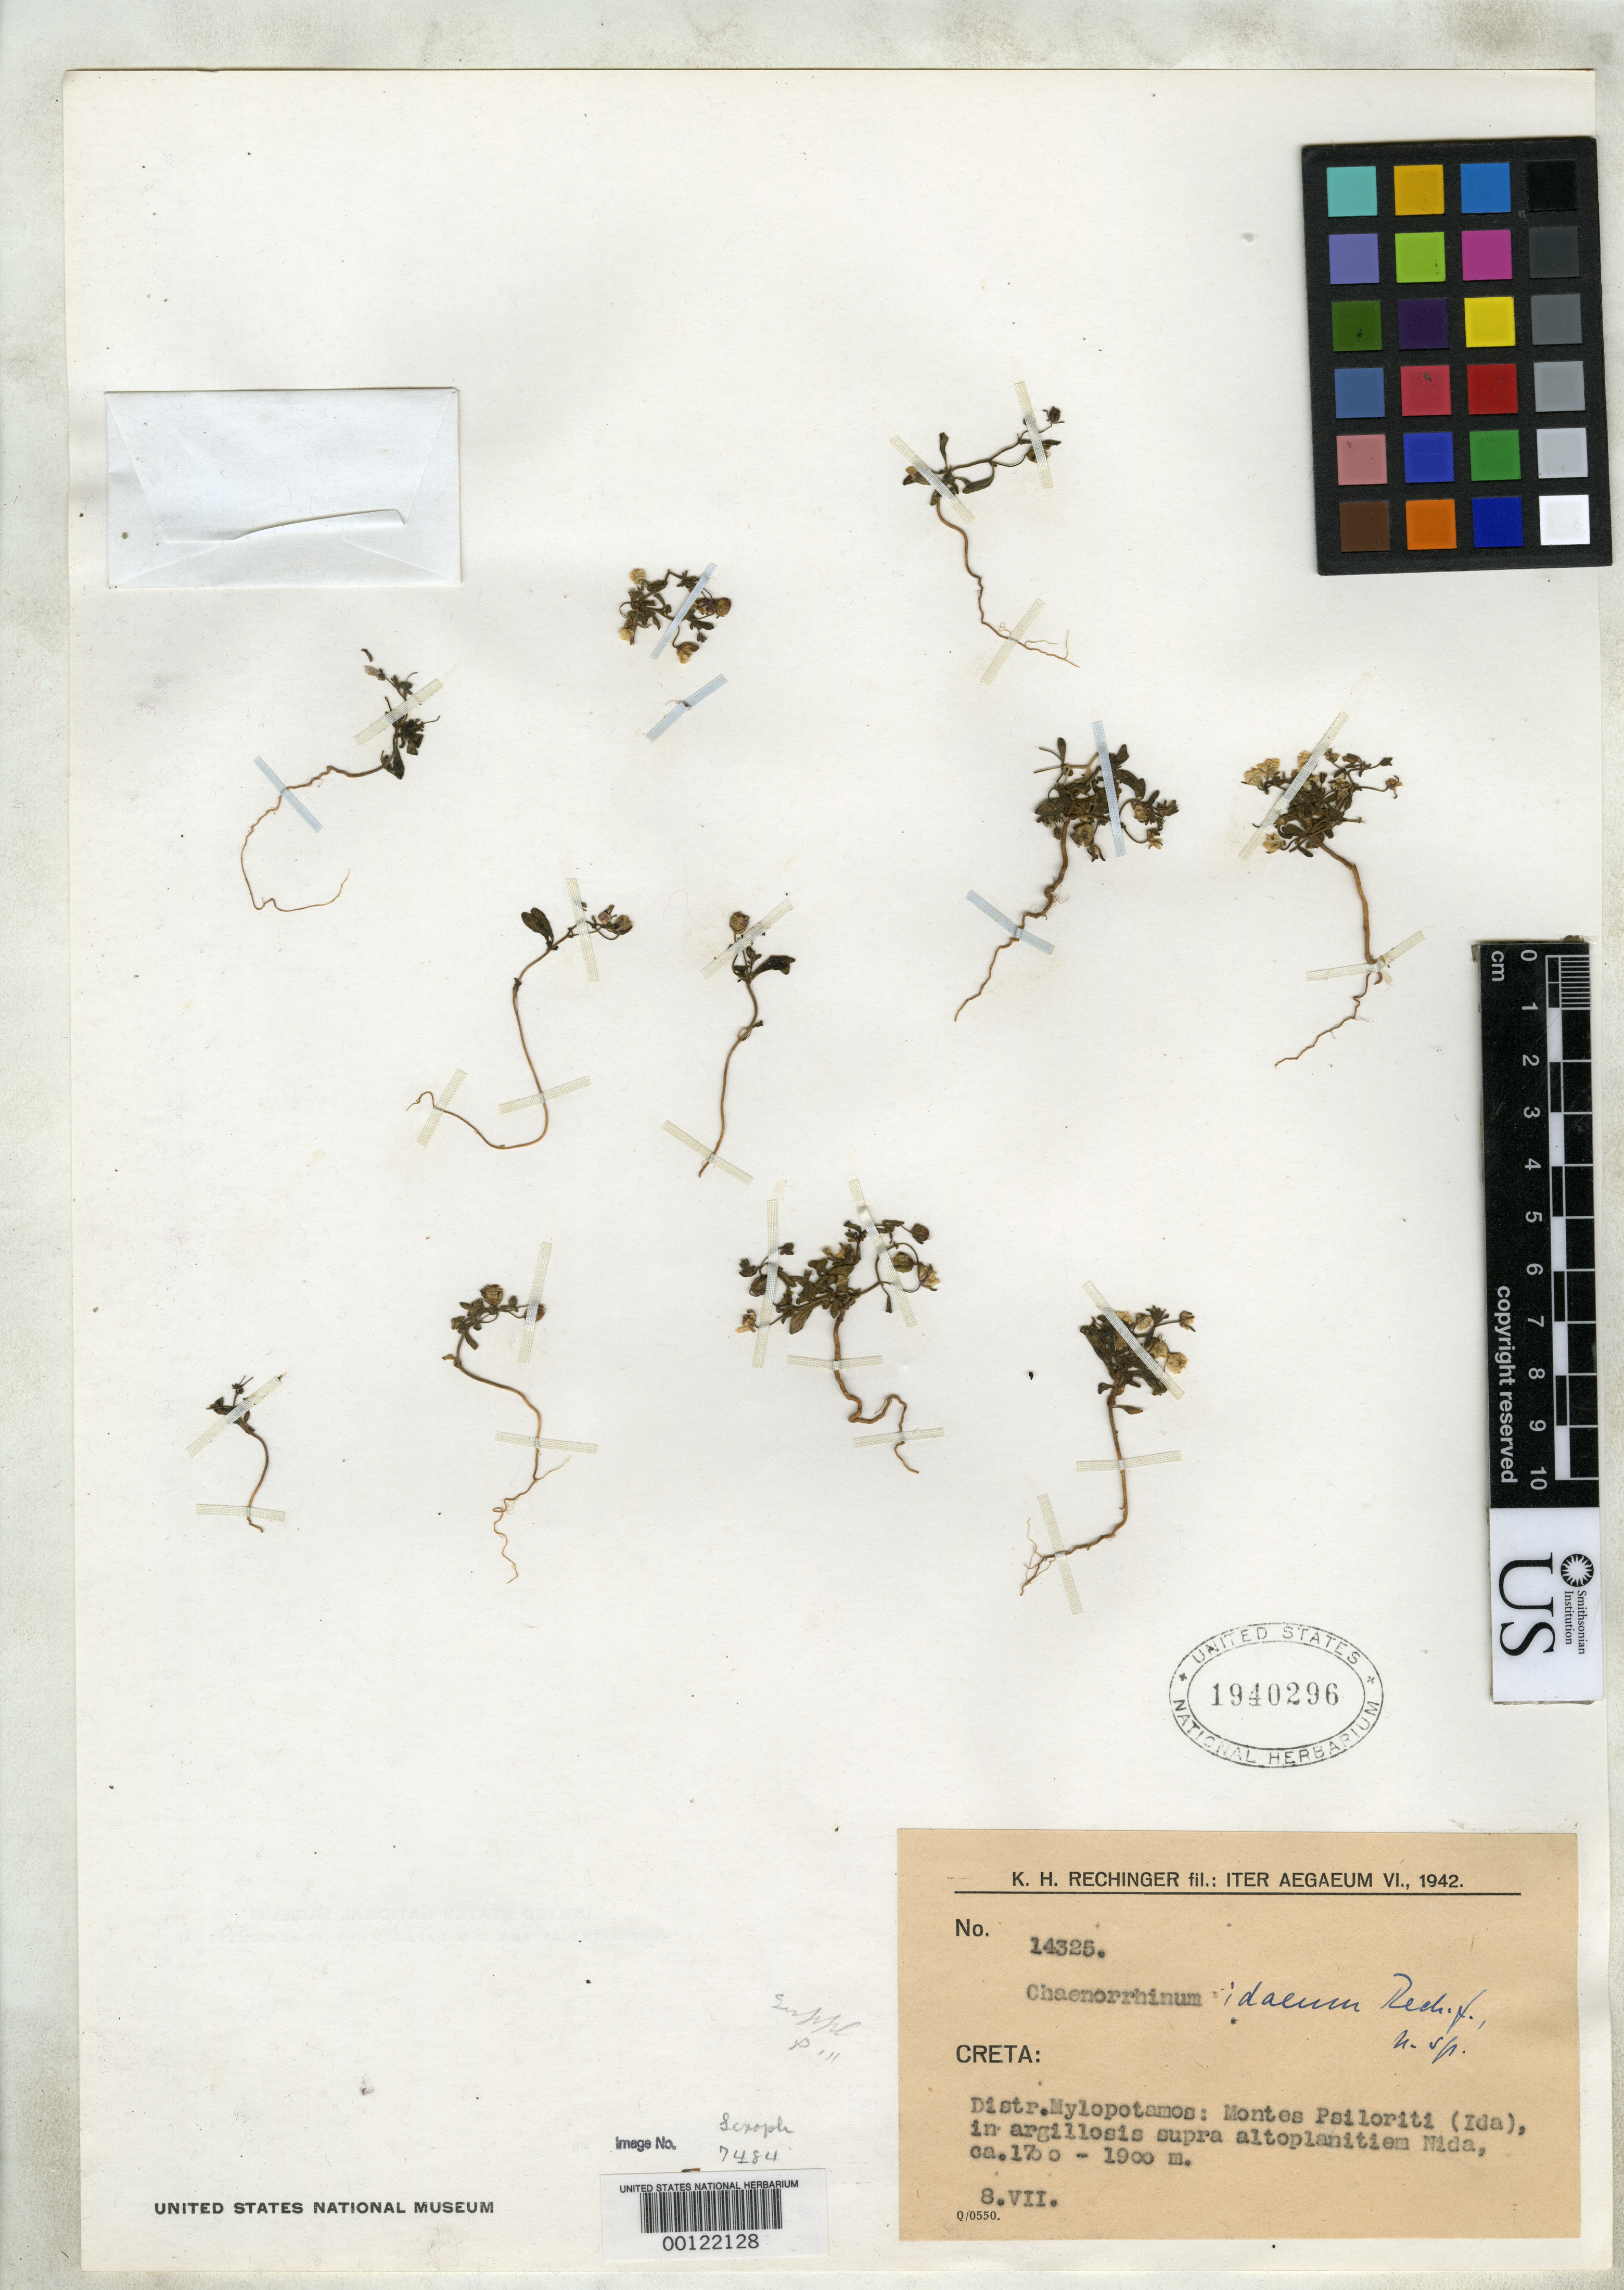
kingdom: Plantae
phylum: Tracheophyta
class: Magnoliopsida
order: Lamiales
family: Plantaginaceae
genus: Chaenorrhinum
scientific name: Chaenorrhinum idaeum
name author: Rech. f.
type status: Isotype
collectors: K. H. Rechinger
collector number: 14325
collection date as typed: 08 Jul 1942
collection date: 1942-07-08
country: Greece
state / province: Crete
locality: Mt. Ida.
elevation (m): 1700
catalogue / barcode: US 1940296